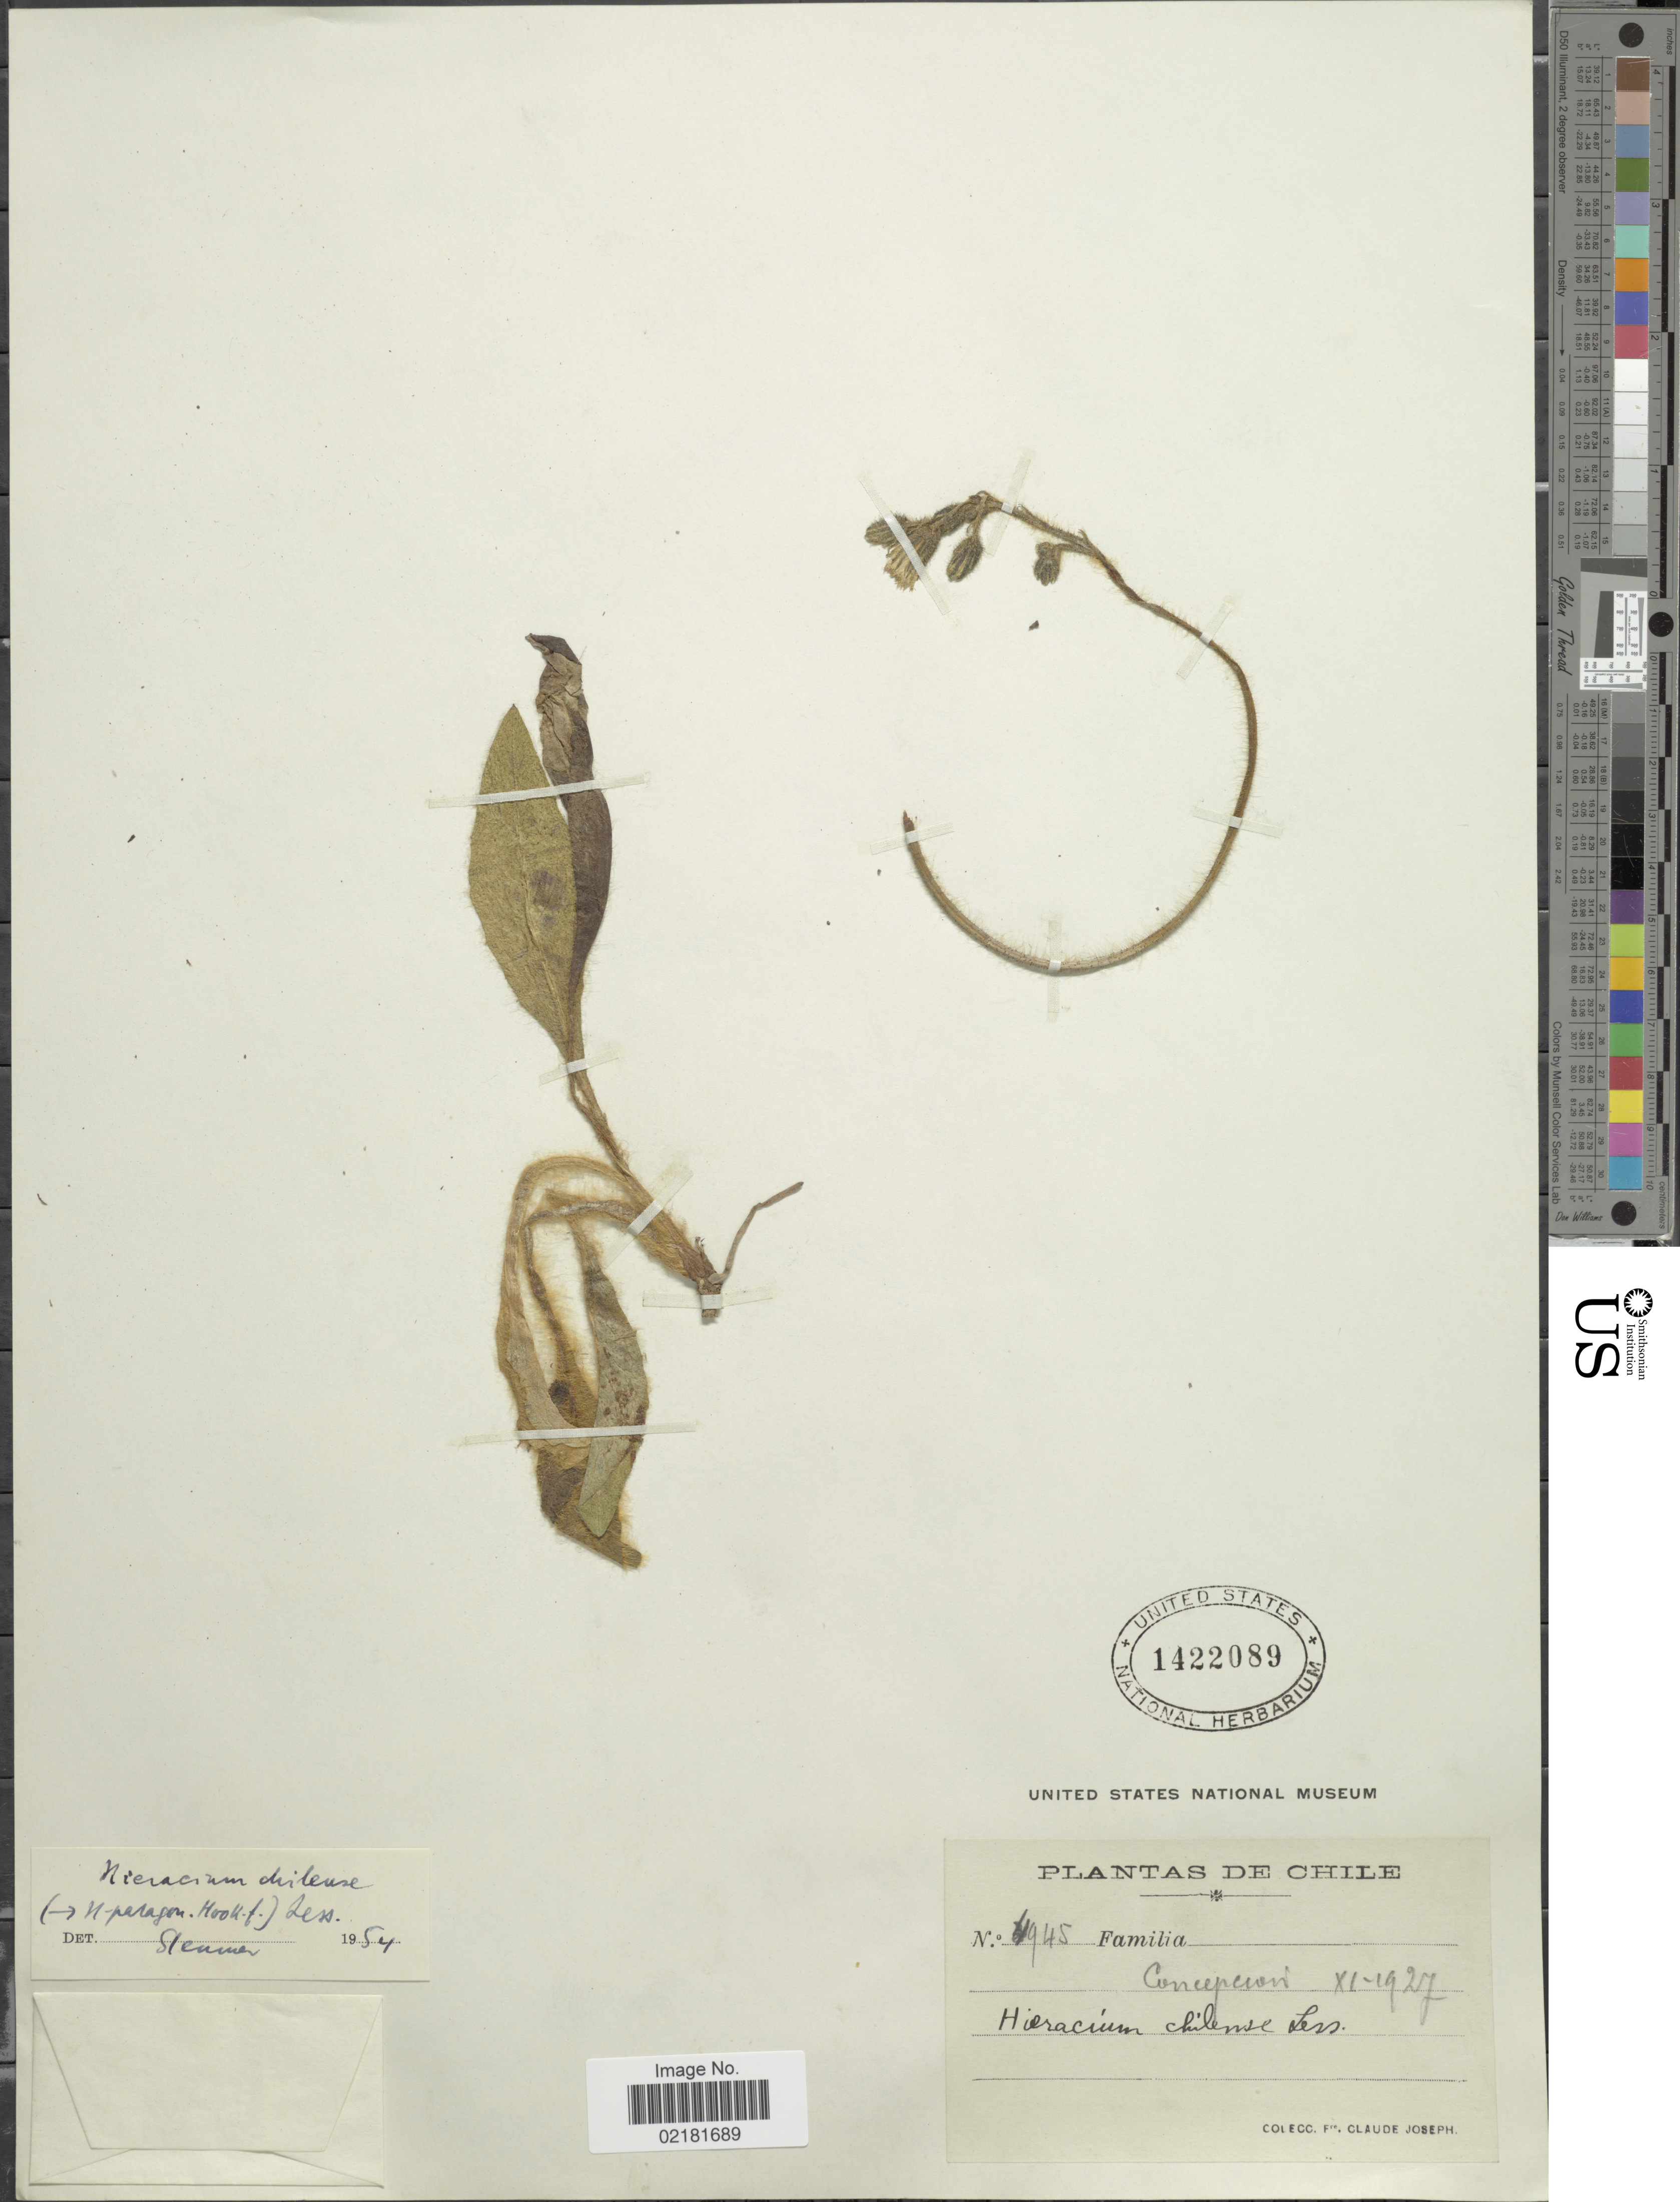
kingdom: Plantae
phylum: Tracheophyta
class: Magnoliopsida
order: Asterales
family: Asteraceae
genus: Hieracium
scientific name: Hieracium chilense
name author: Less.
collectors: Bro. Claude-Joseph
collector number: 4945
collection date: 1927-11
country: Chile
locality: Concepcion.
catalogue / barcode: US 1422089